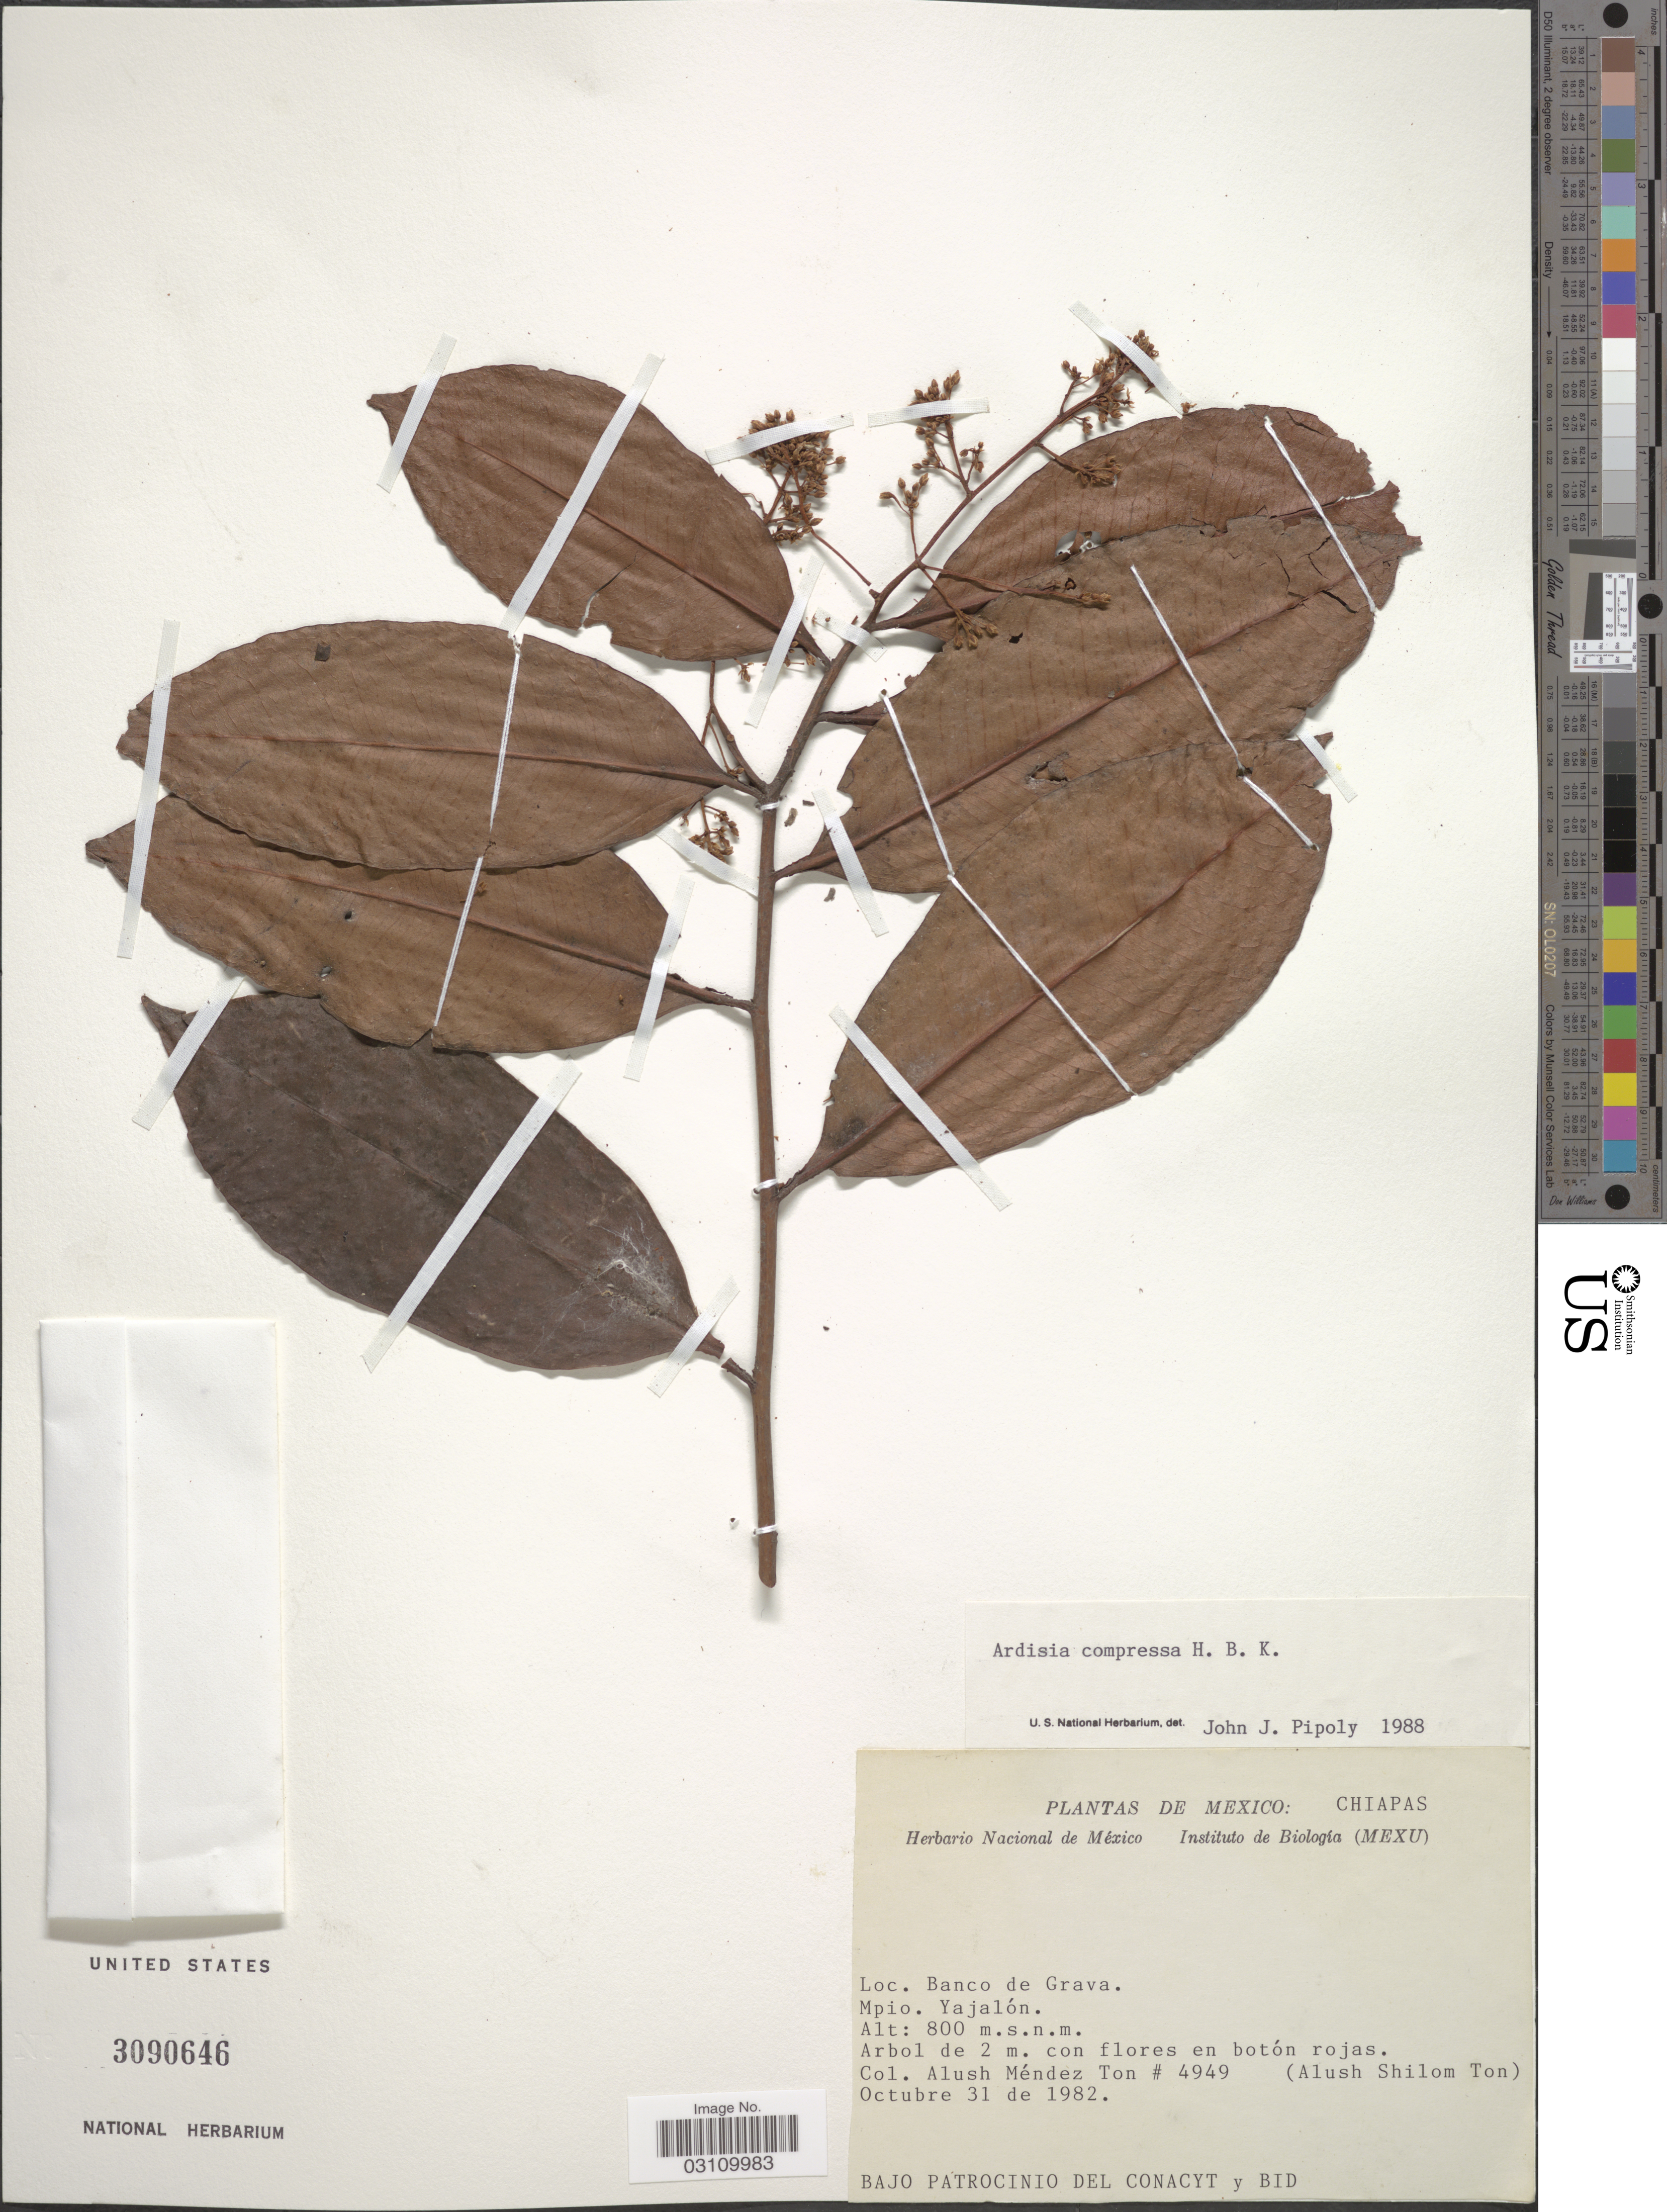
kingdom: Plantae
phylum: Tracheophyta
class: Magnoliopsida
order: Ericales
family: Primulaceae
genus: Ardisia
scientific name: Ardisia compressa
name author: Kunth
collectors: A. S. Ton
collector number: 4949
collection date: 1982-10-31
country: Mexico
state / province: Chiapas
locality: Banco de Grava. Mpio. Yajalón.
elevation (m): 800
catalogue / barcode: US 3090646